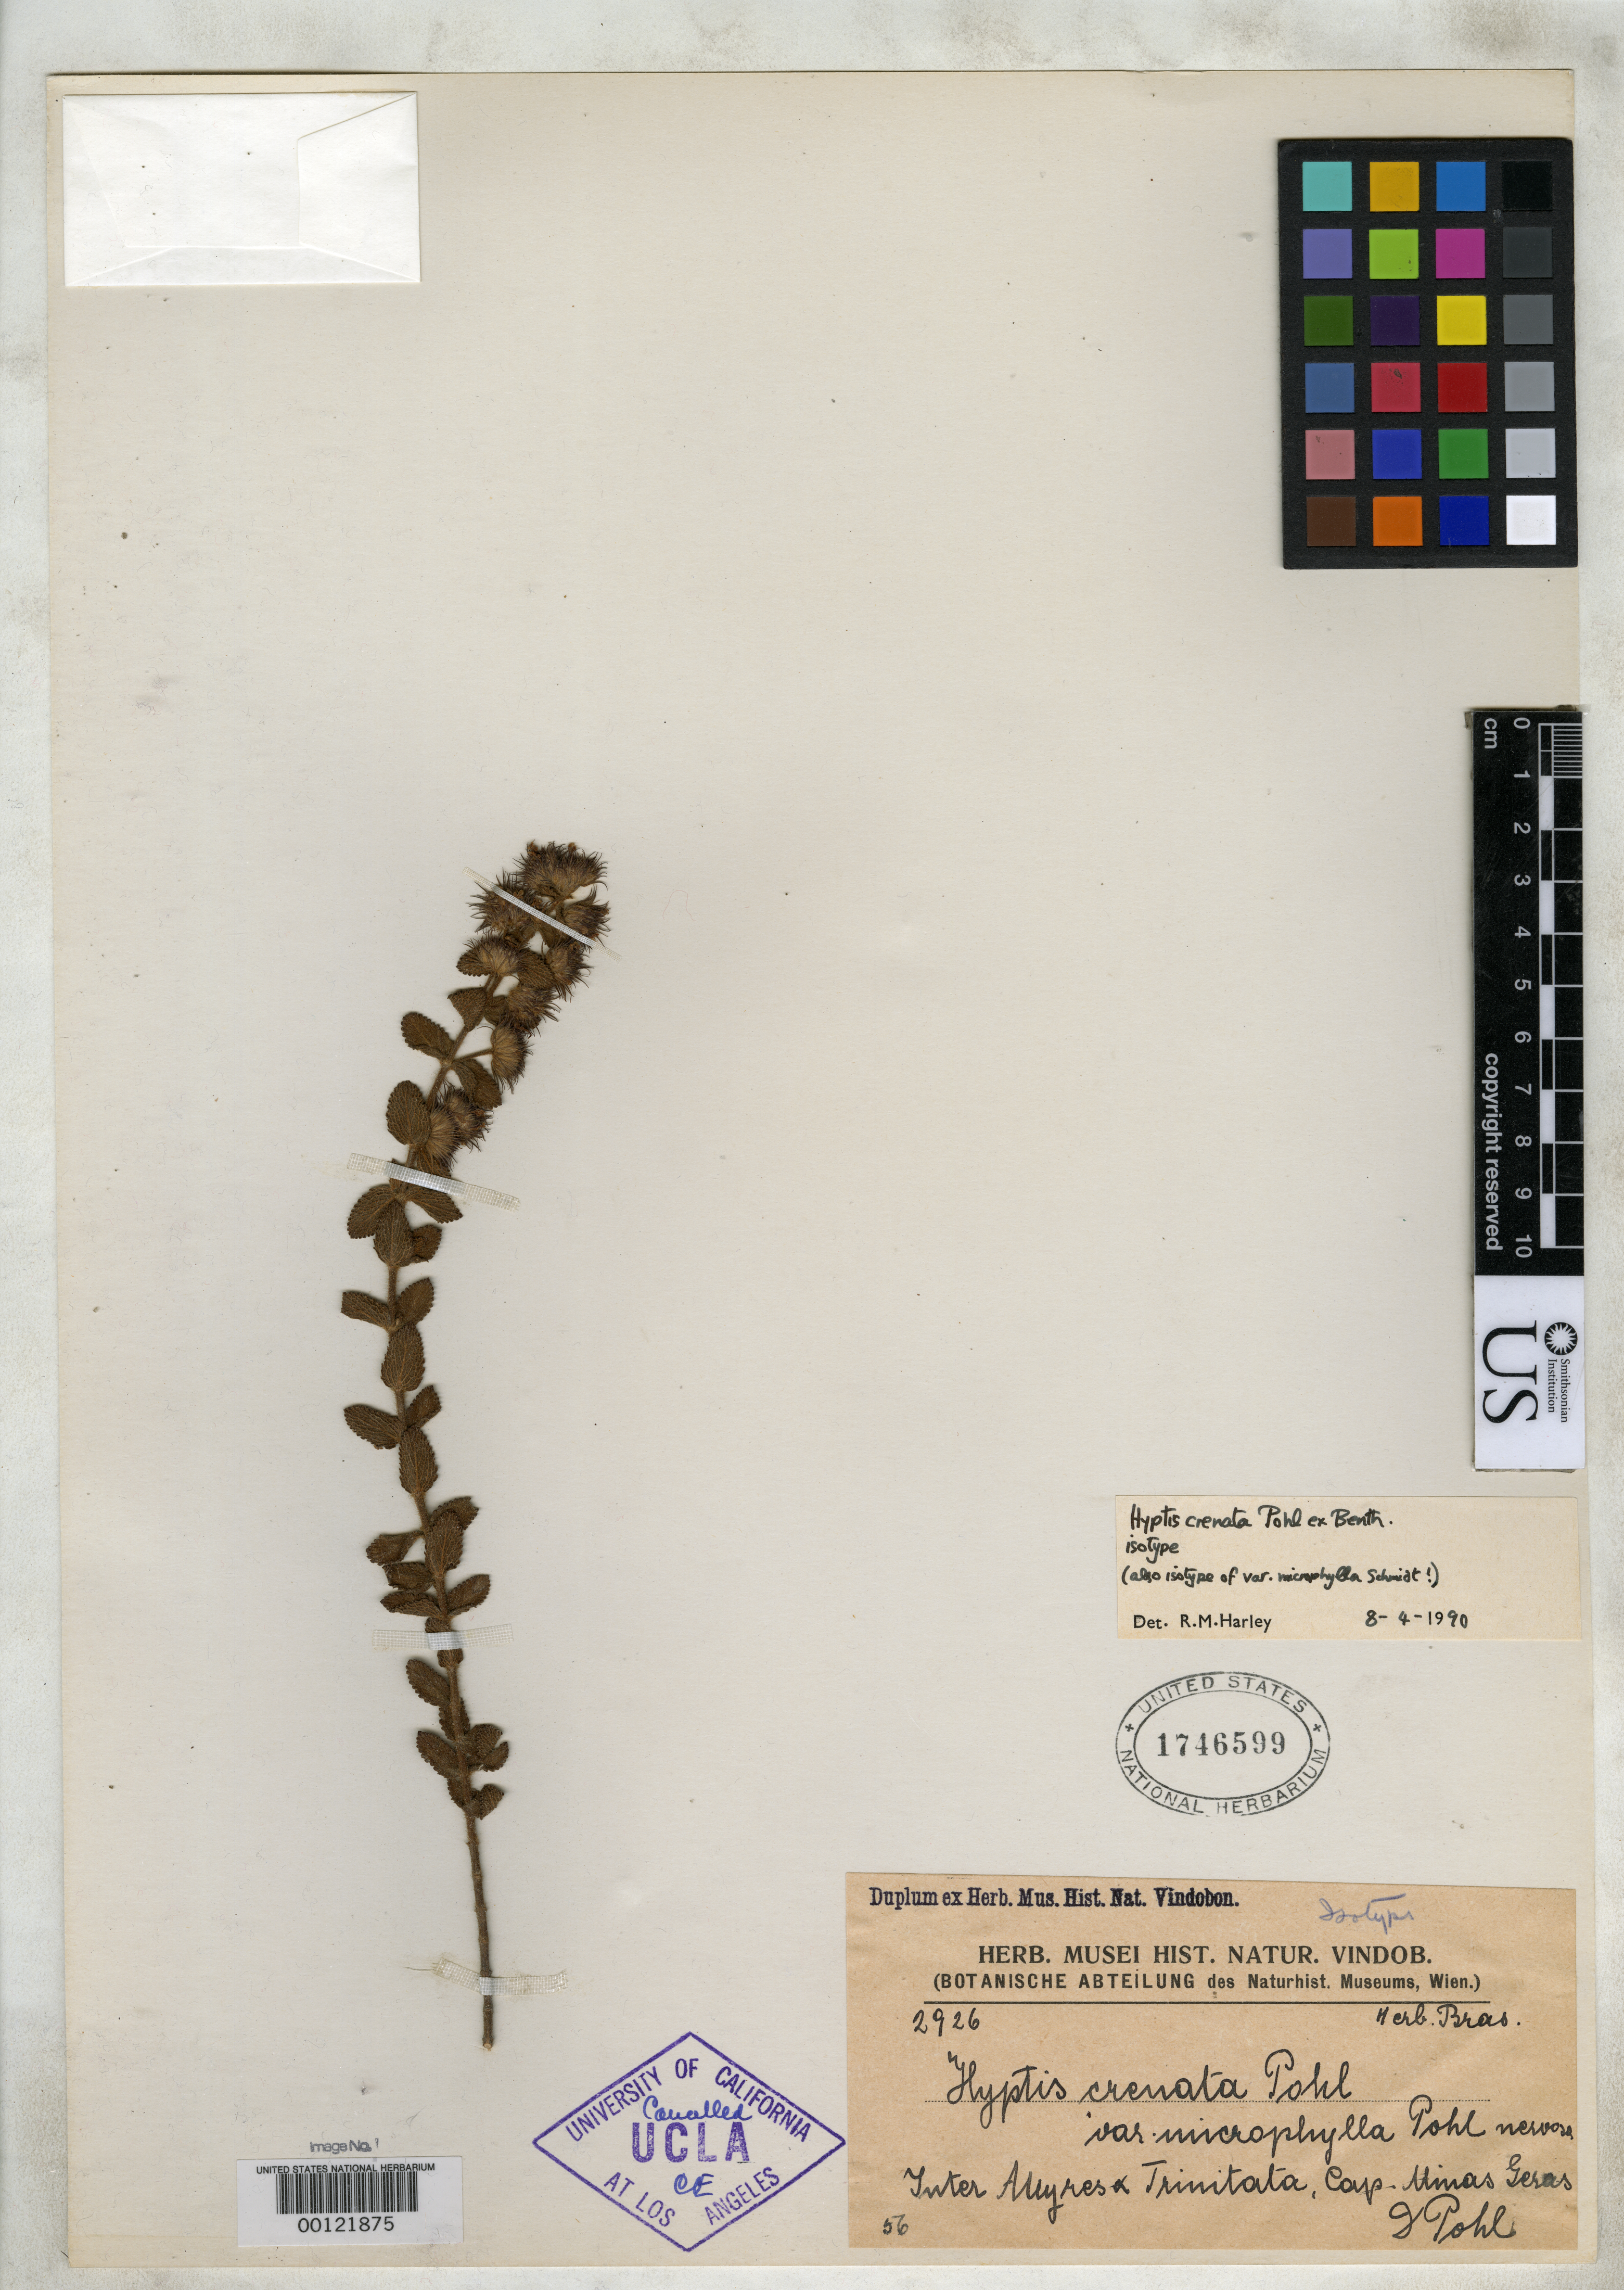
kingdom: Plantae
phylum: Tracheophyta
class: Magnoliopsida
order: Lamiales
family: Lamiaceae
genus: Hyptis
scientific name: Hyptis crenata var. microphylla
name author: Pohl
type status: Isotype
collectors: J. B. E. Pohl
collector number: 2926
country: Brazil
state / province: Minas Gerais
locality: Between Alytre and Trinitata.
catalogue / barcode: US 1746599